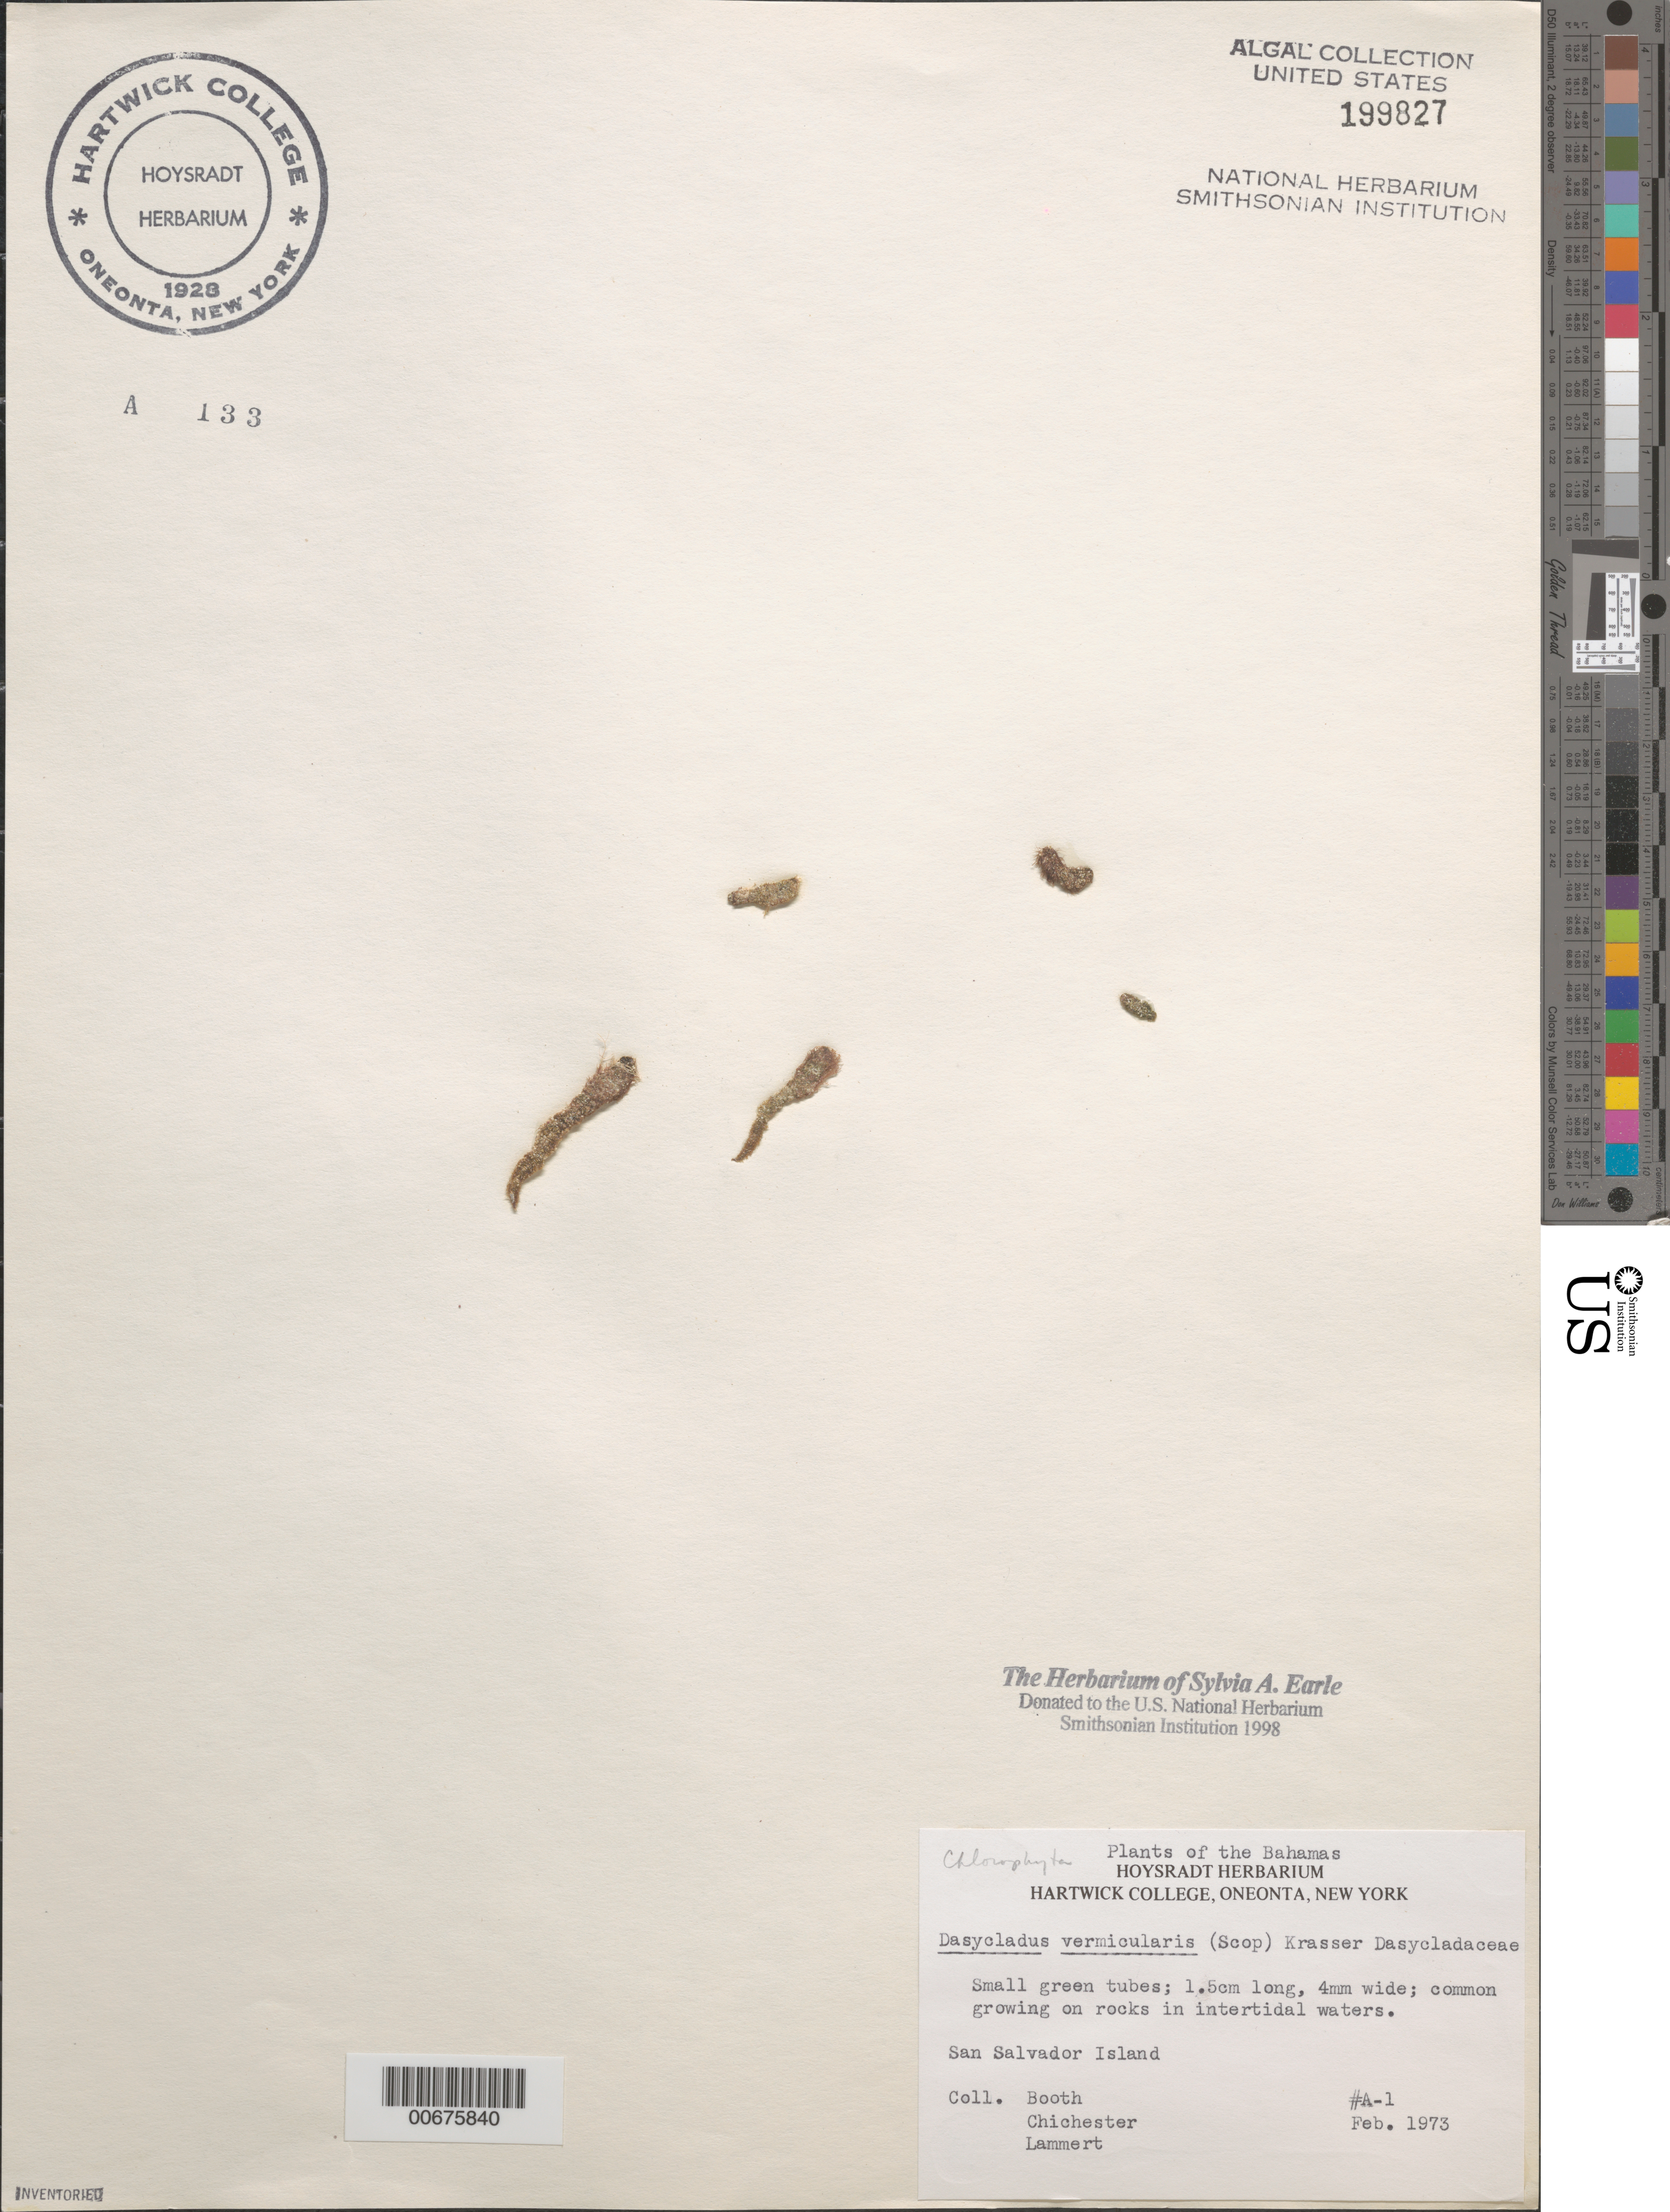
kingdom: Plantae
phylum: Chlorophyta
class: Ulvophyceae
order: Dasycladales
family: Dasycladaceae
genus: Dasycladus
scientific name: Dasycladus vermicularis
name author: (Scop.) Krasser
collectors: -. Booth, -. Chichester & -. Lammert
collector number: A-1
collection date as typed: Feb 1973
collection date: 1973-02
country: Bahamas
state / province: San Salvador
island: San Salvador Island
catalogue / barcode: US 199827